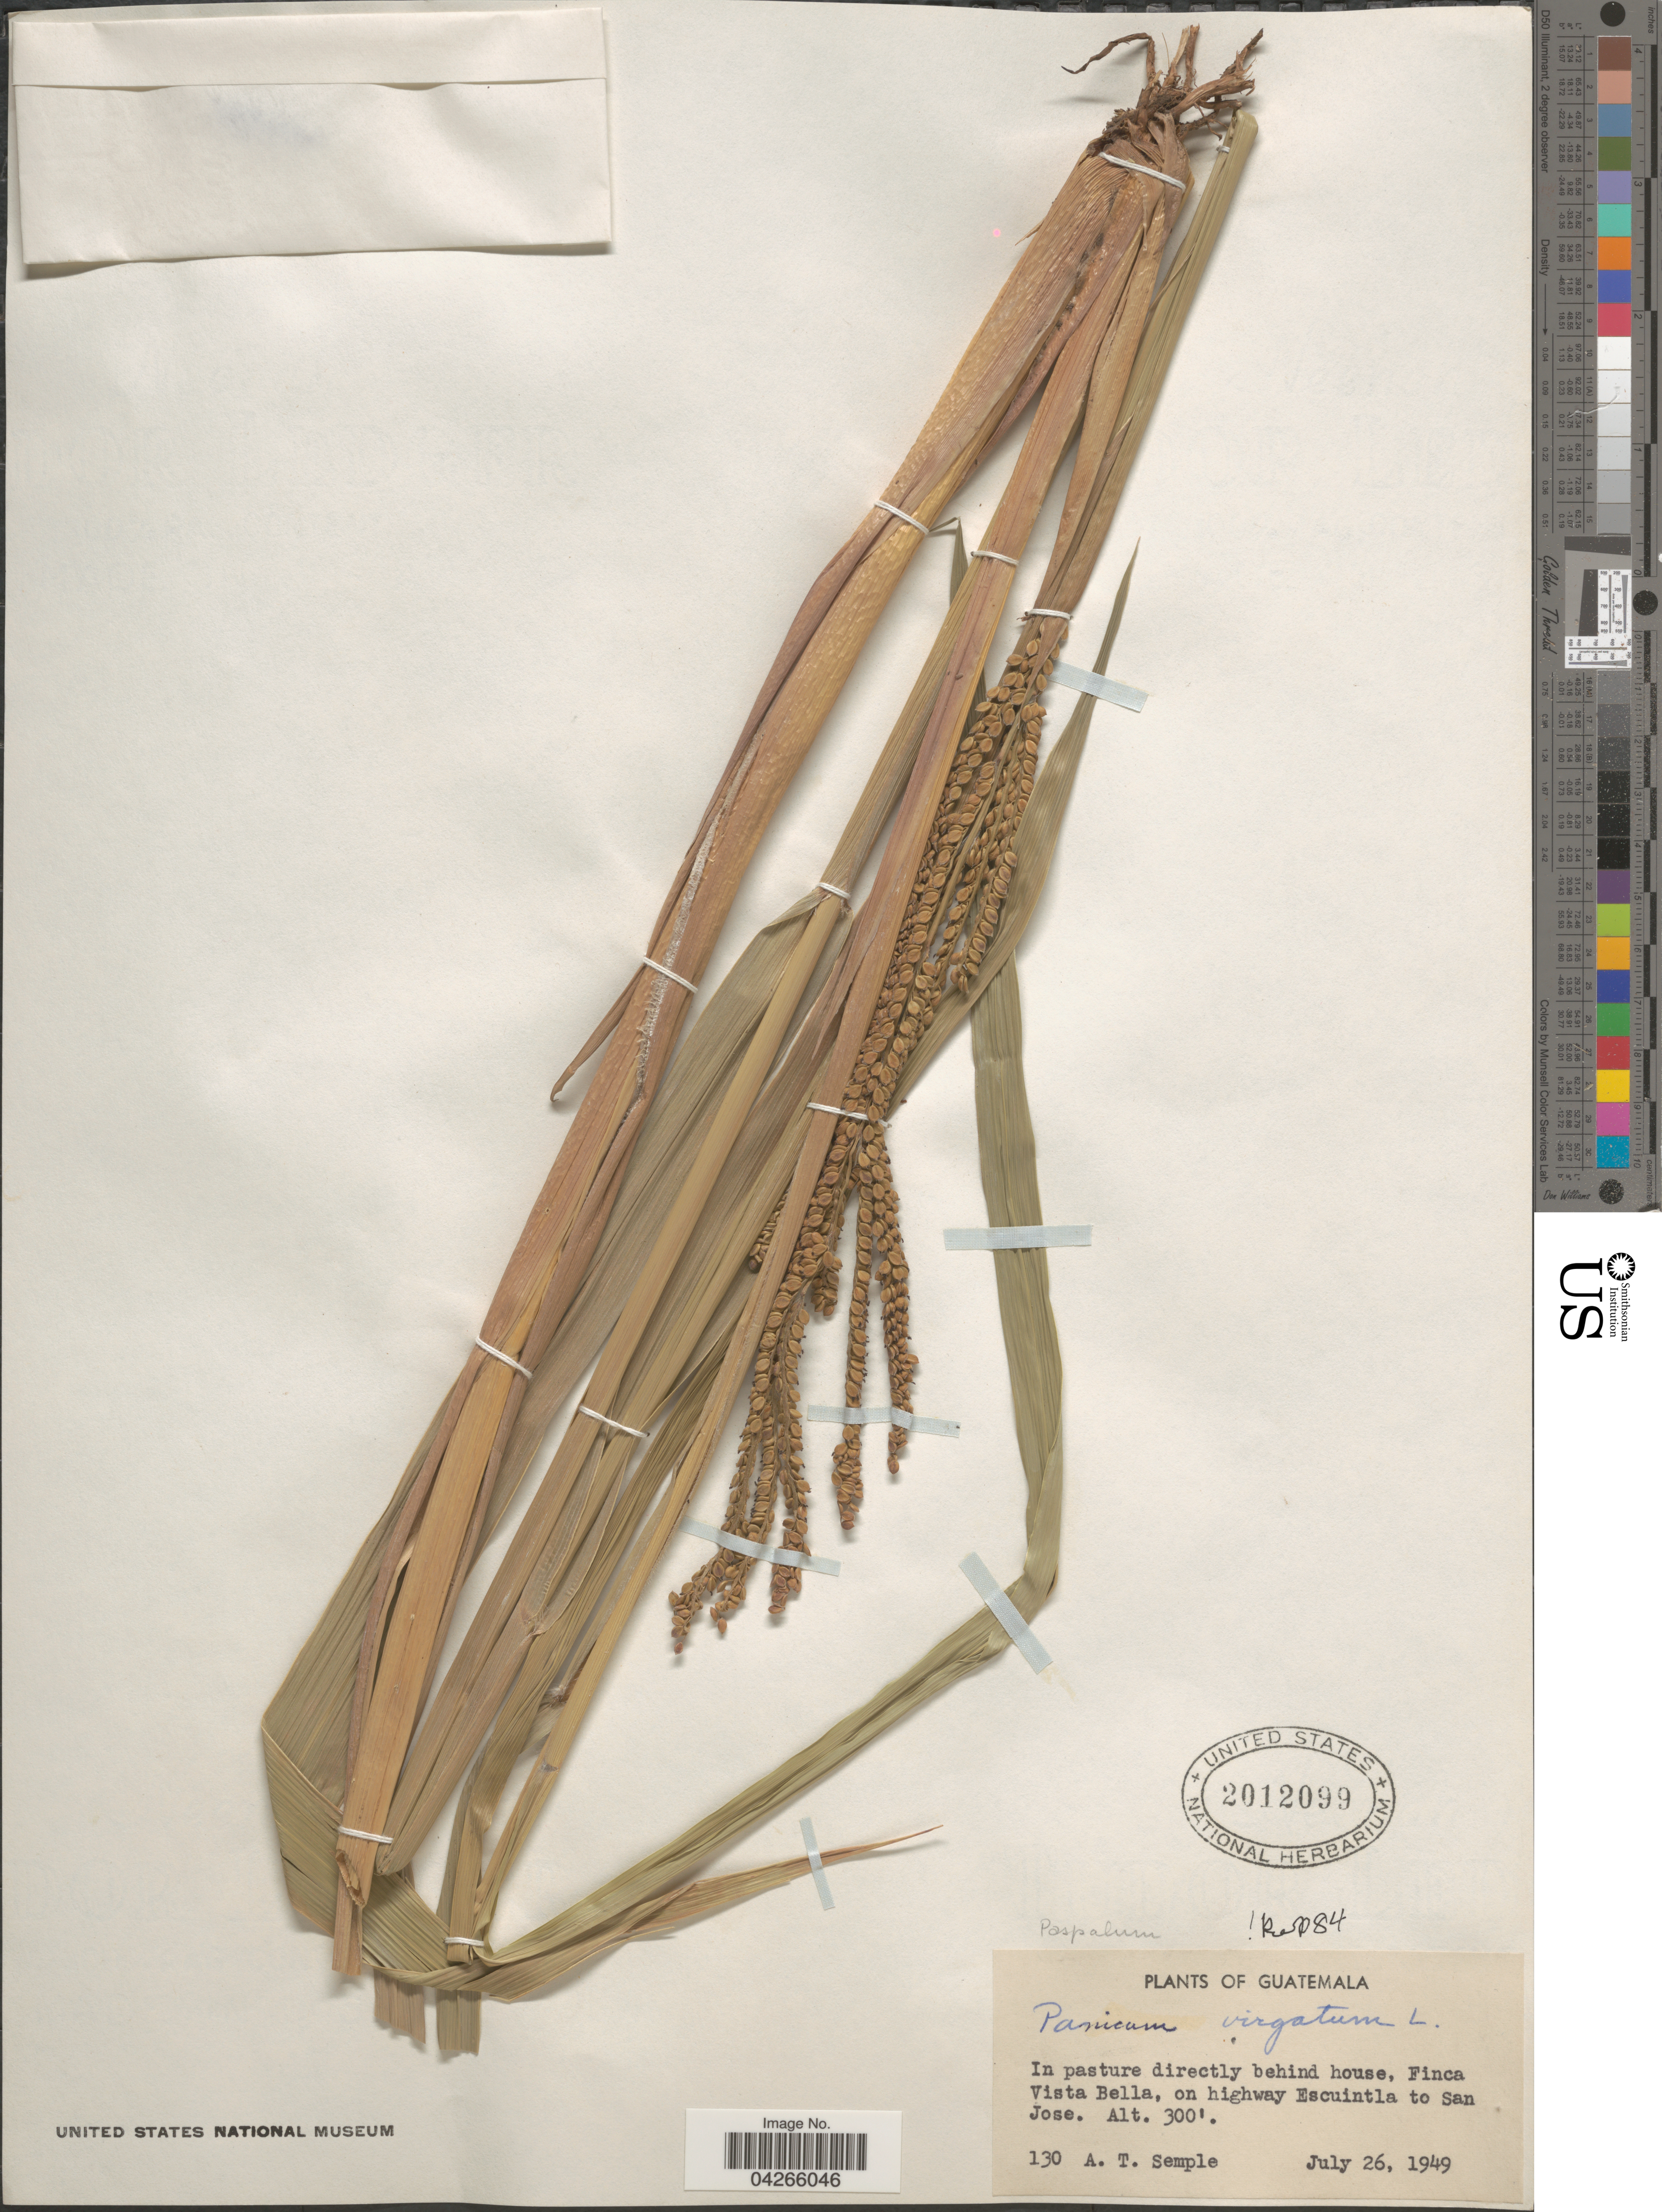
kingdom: Plantae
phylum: Tracheophyta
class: Liliopsida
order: Poales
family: Poaceae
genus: Paspalum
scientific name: Paspalum virgatum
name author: L.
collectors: A. Semple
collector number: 130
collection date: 1949-07-26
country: Guatemala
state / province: Escuintla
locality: In pasture directly behind house, Finca Vista Bella, on highway Escuintla to San Jose.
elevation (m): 91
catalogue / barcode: US 2012099